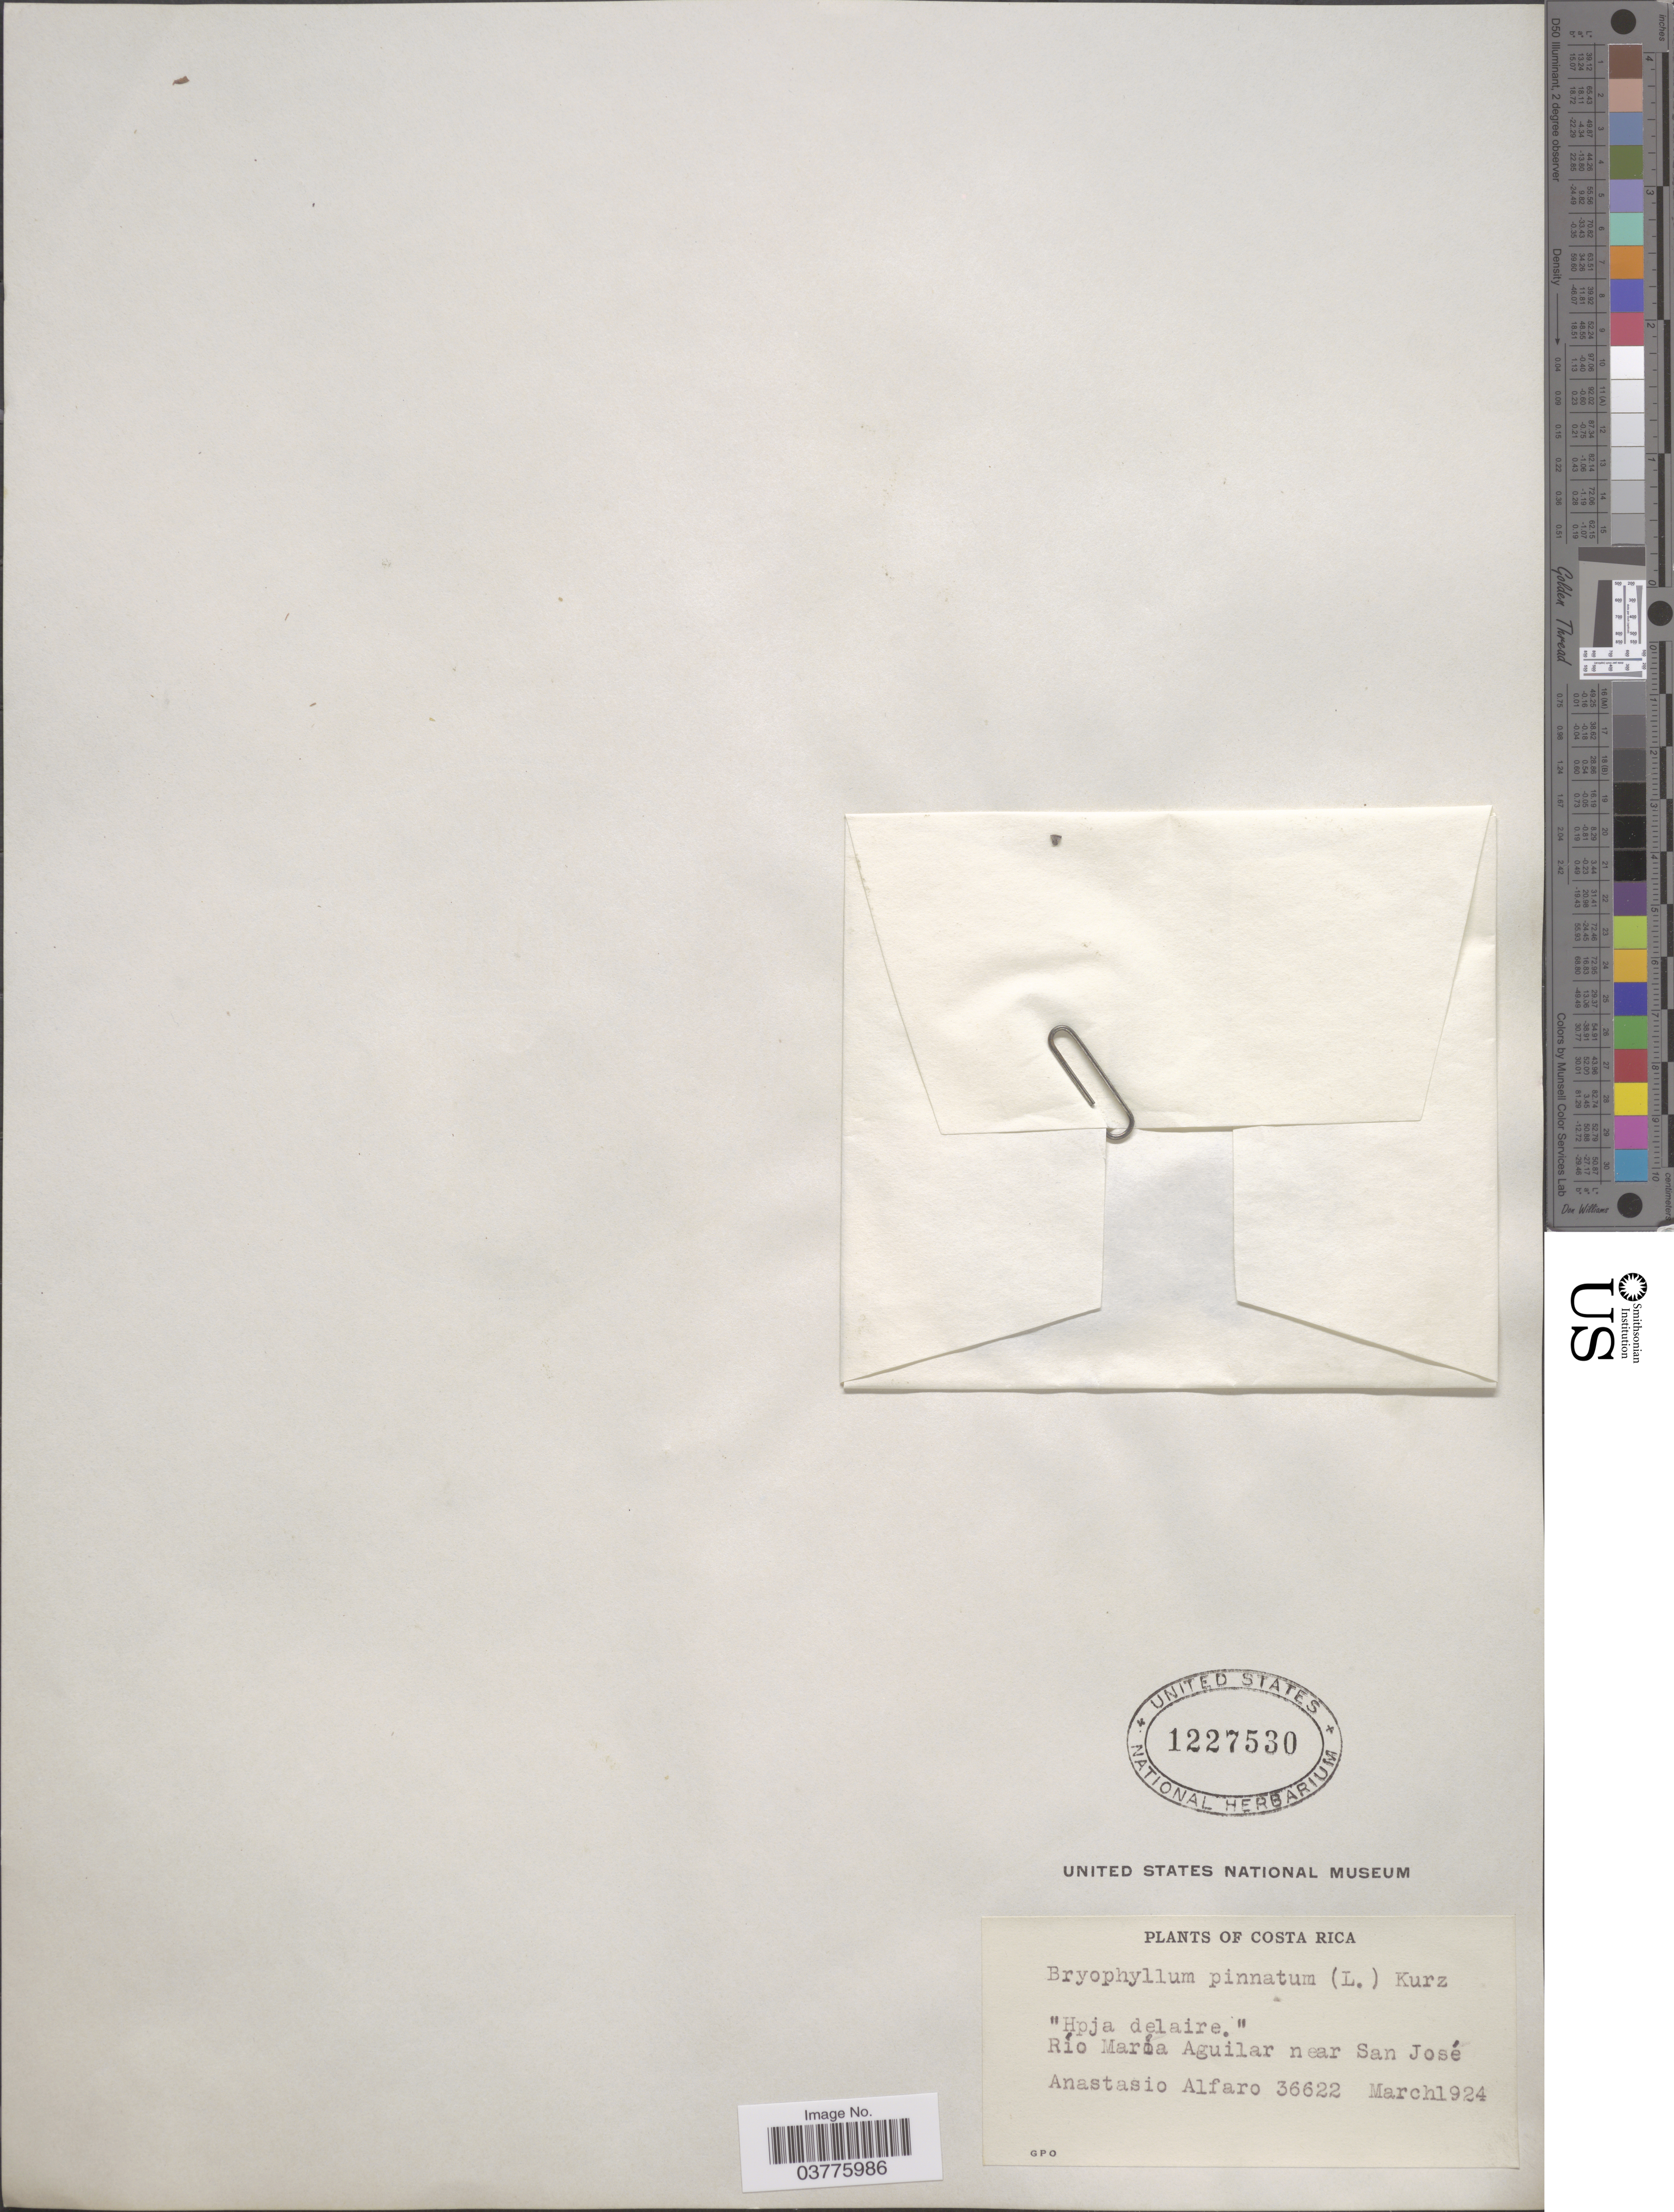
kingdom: Plantae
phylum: Tracheophyta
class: Magnoliopsida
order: Saxifragales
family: Crassulaceae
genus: Kalanchoe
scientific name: Kalanchoe pinnata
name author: (Lam.) Pers.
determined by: Strong, Mark T., (BOT), Smithsonian Institution - National Museum of Natural History (UNITED STATES)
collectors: A. Alfaro Gonzalez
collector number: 36622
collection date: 1924-03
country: Costa Rica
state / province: San José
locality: Río María Aguilar near San José.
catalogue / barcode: US 1227530